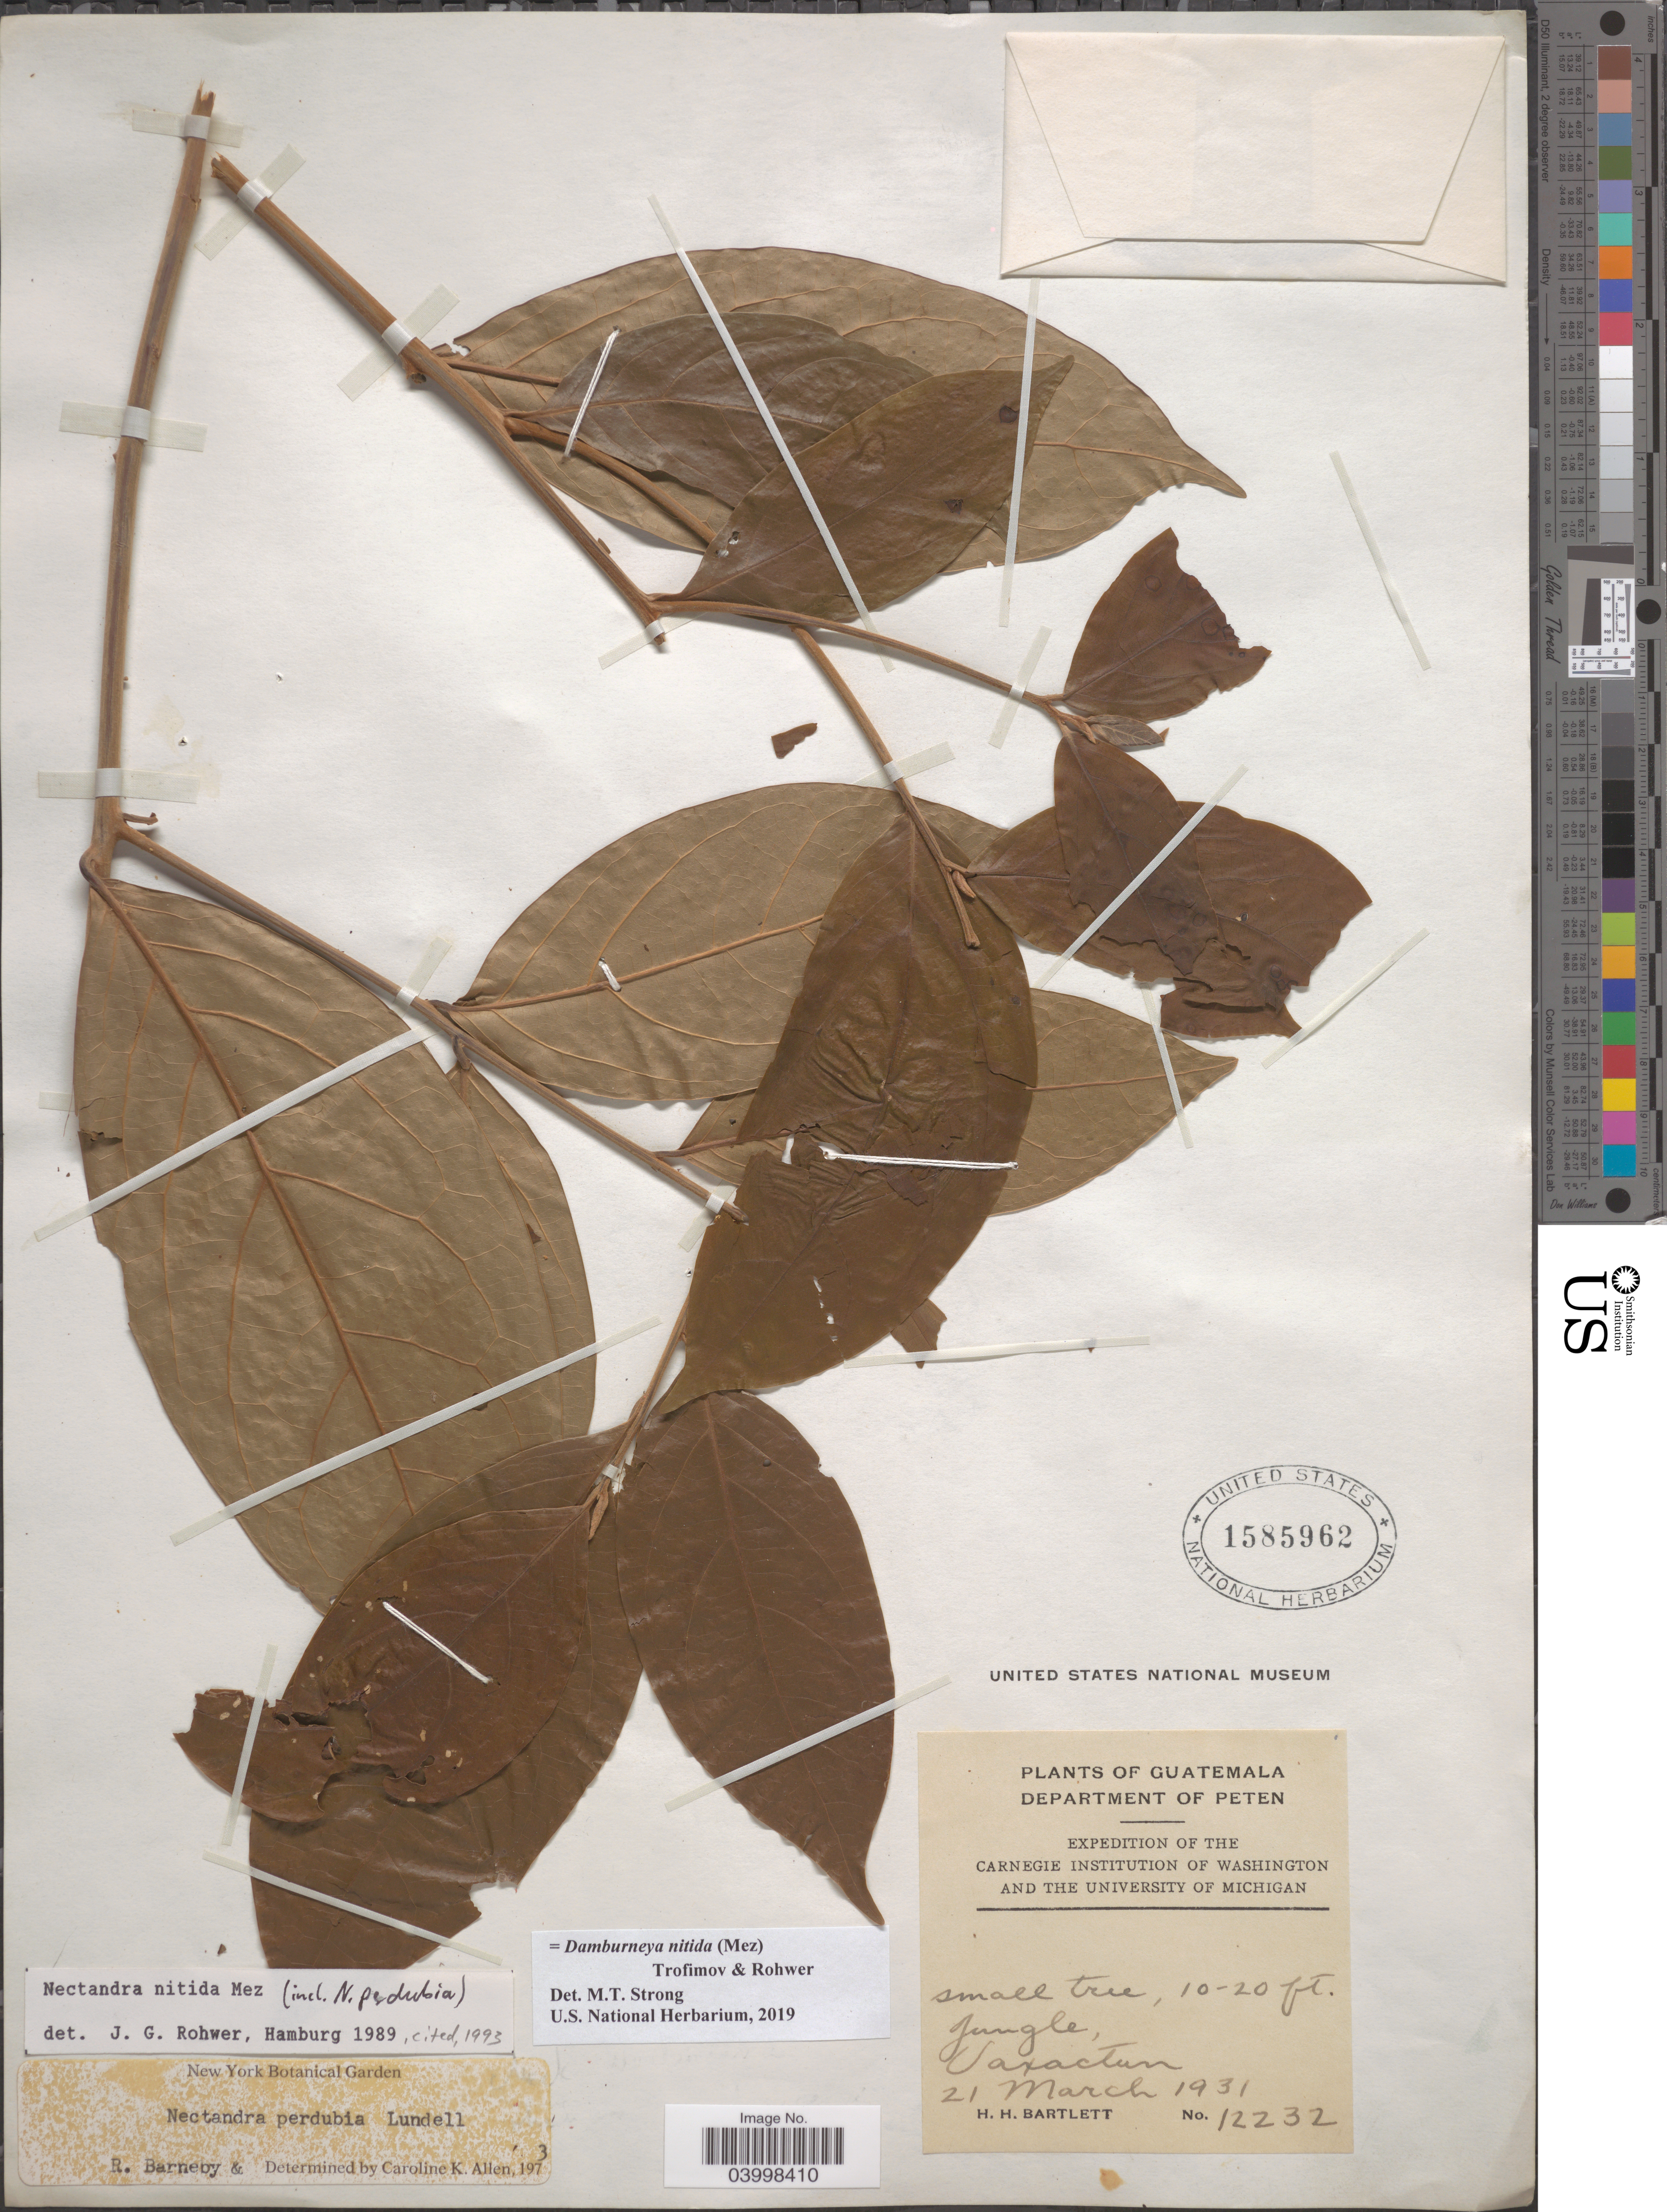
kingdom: Plantae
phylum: Tracheophyta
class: Magnoliopsida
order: Laurales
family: Lauraceae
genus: Damburneya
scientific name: Damburneya nitida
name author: (Mez) Trofimov & Rohwer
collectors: H. H. Bartlett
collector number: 12232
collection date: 1931-03-21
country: Guatemala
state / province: El Peten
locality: Department of Peten. Uaxactun.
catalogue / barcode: US 1585962